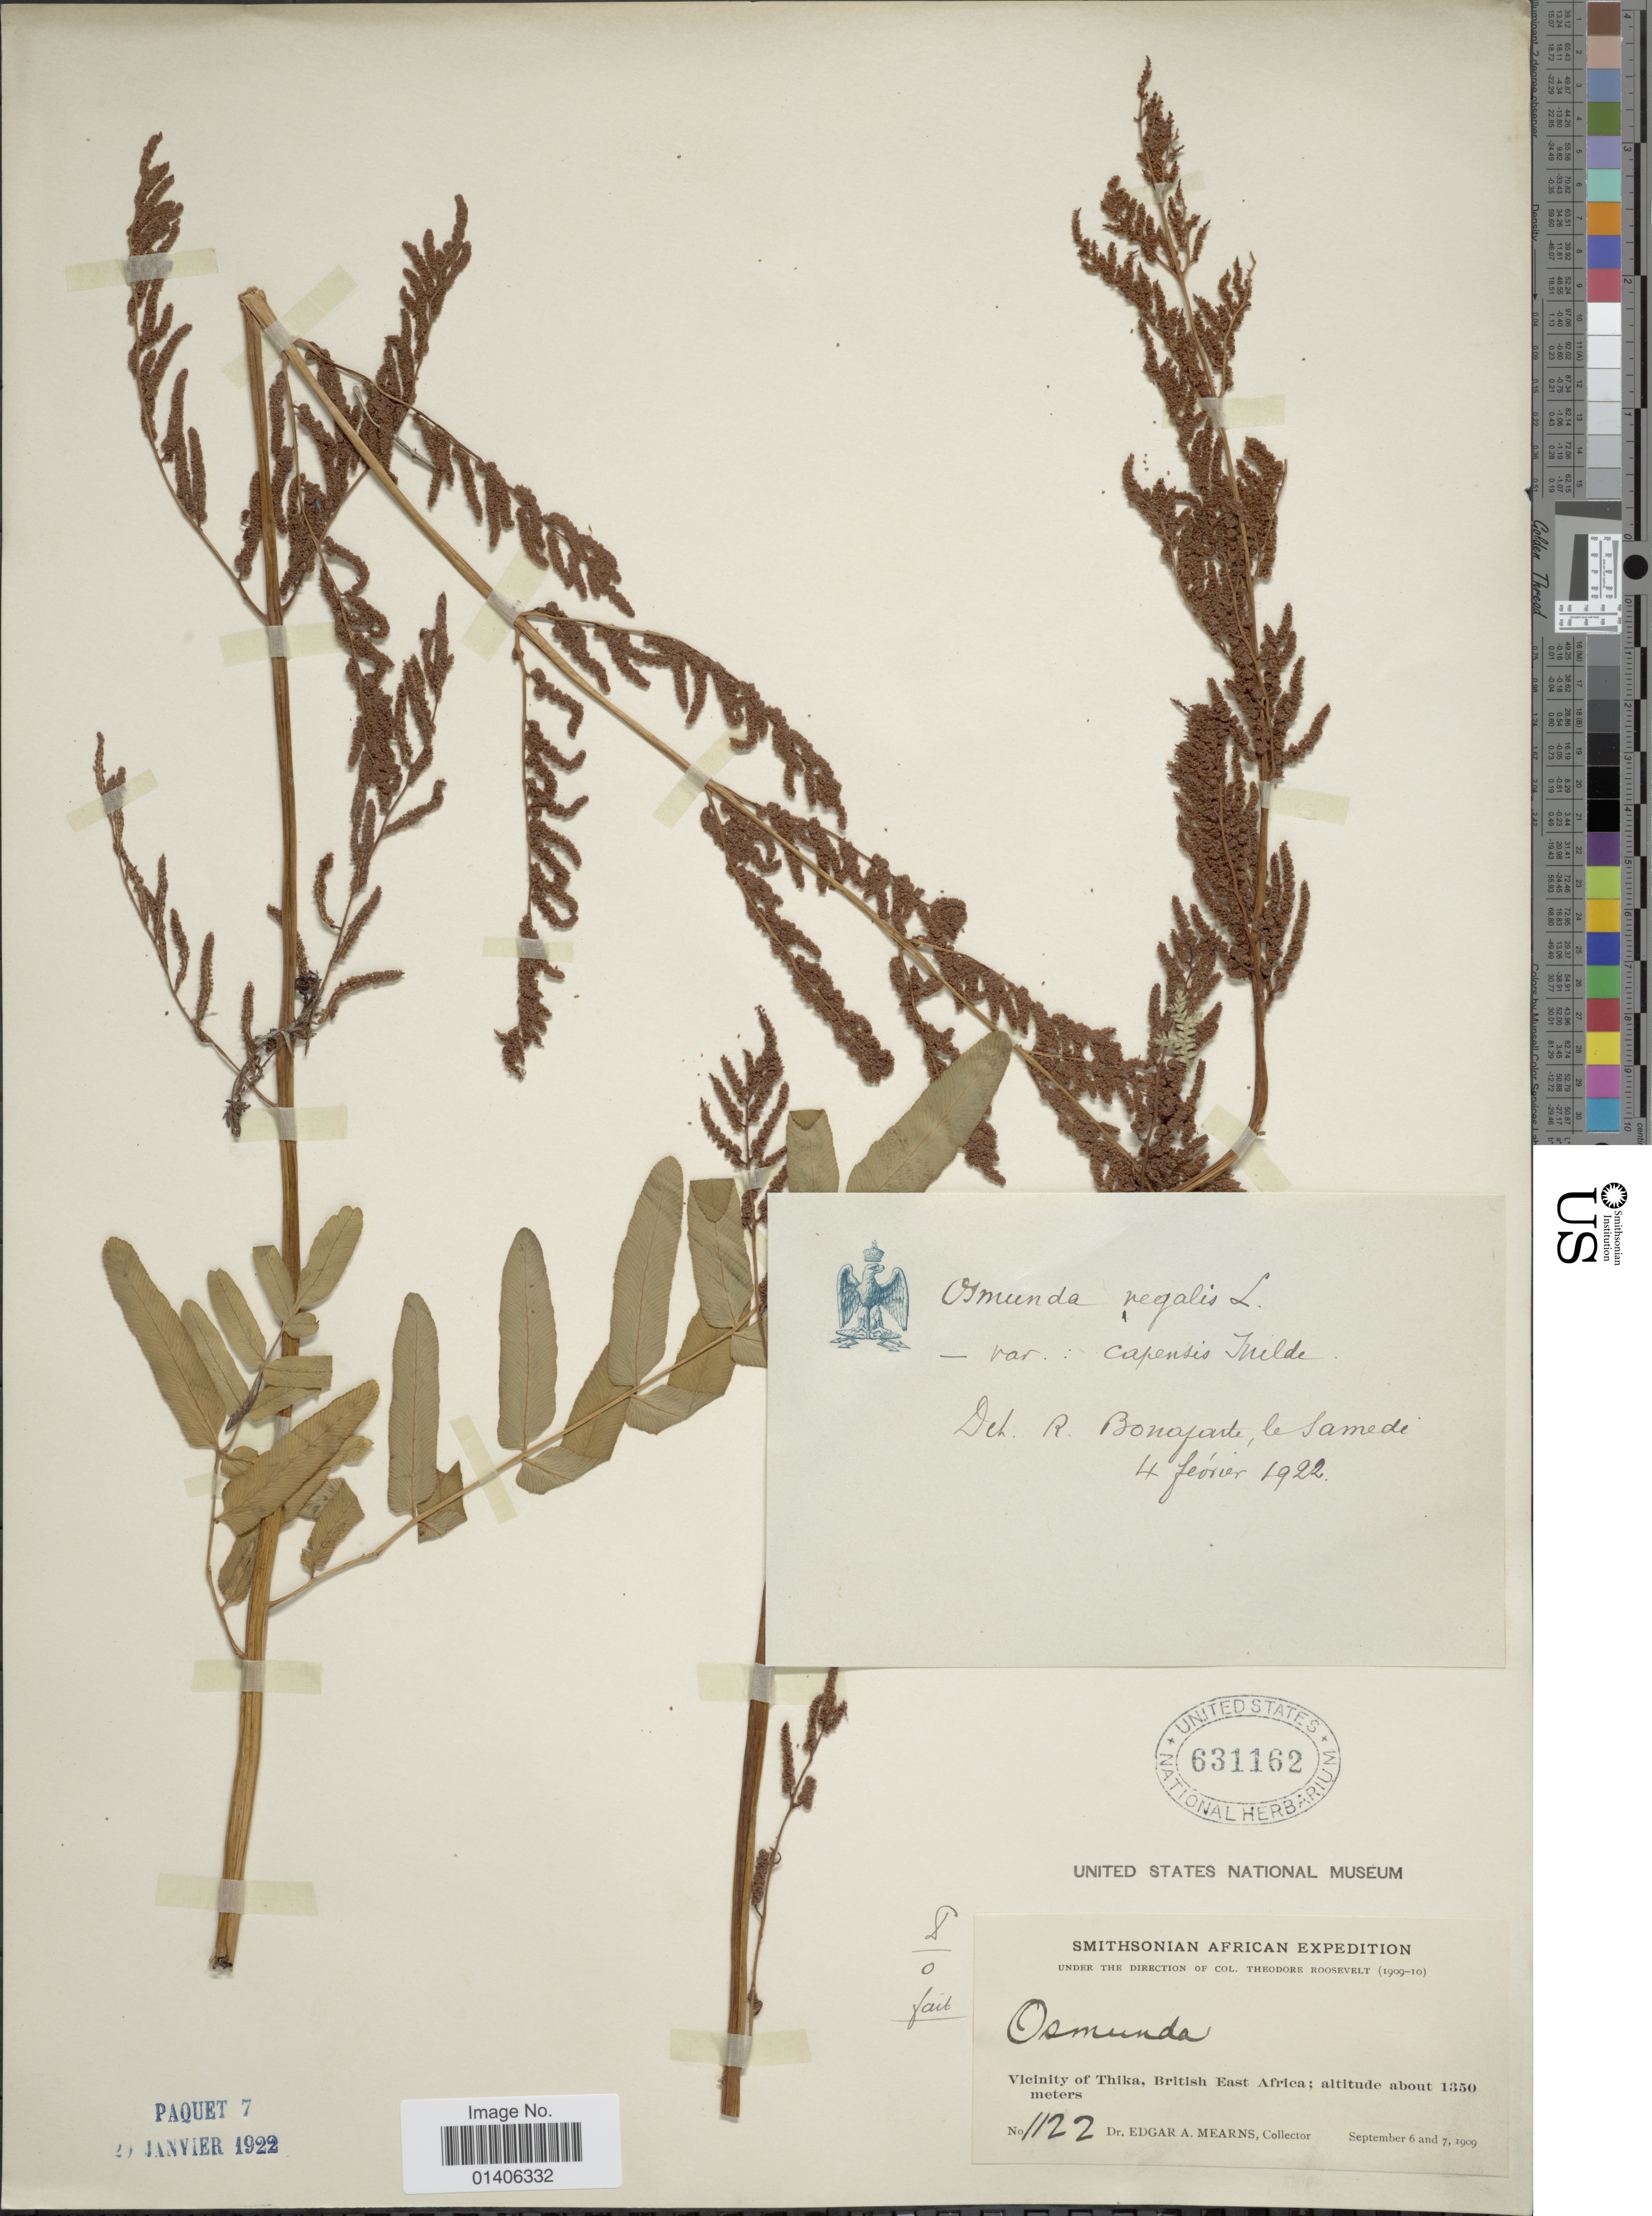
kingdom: Plantae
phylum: Tracheophyta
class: Polypodiopsida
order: Osmundales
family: Osmundaceae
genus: Osmunda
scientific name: Osmunda regalis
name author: L.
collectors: E. A. Mearns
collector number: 1122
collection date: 1909-09-06/1909-09-07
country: Kenya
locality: Vicinity of Thika, British East Africa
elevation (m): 1350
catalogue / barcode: US 631162